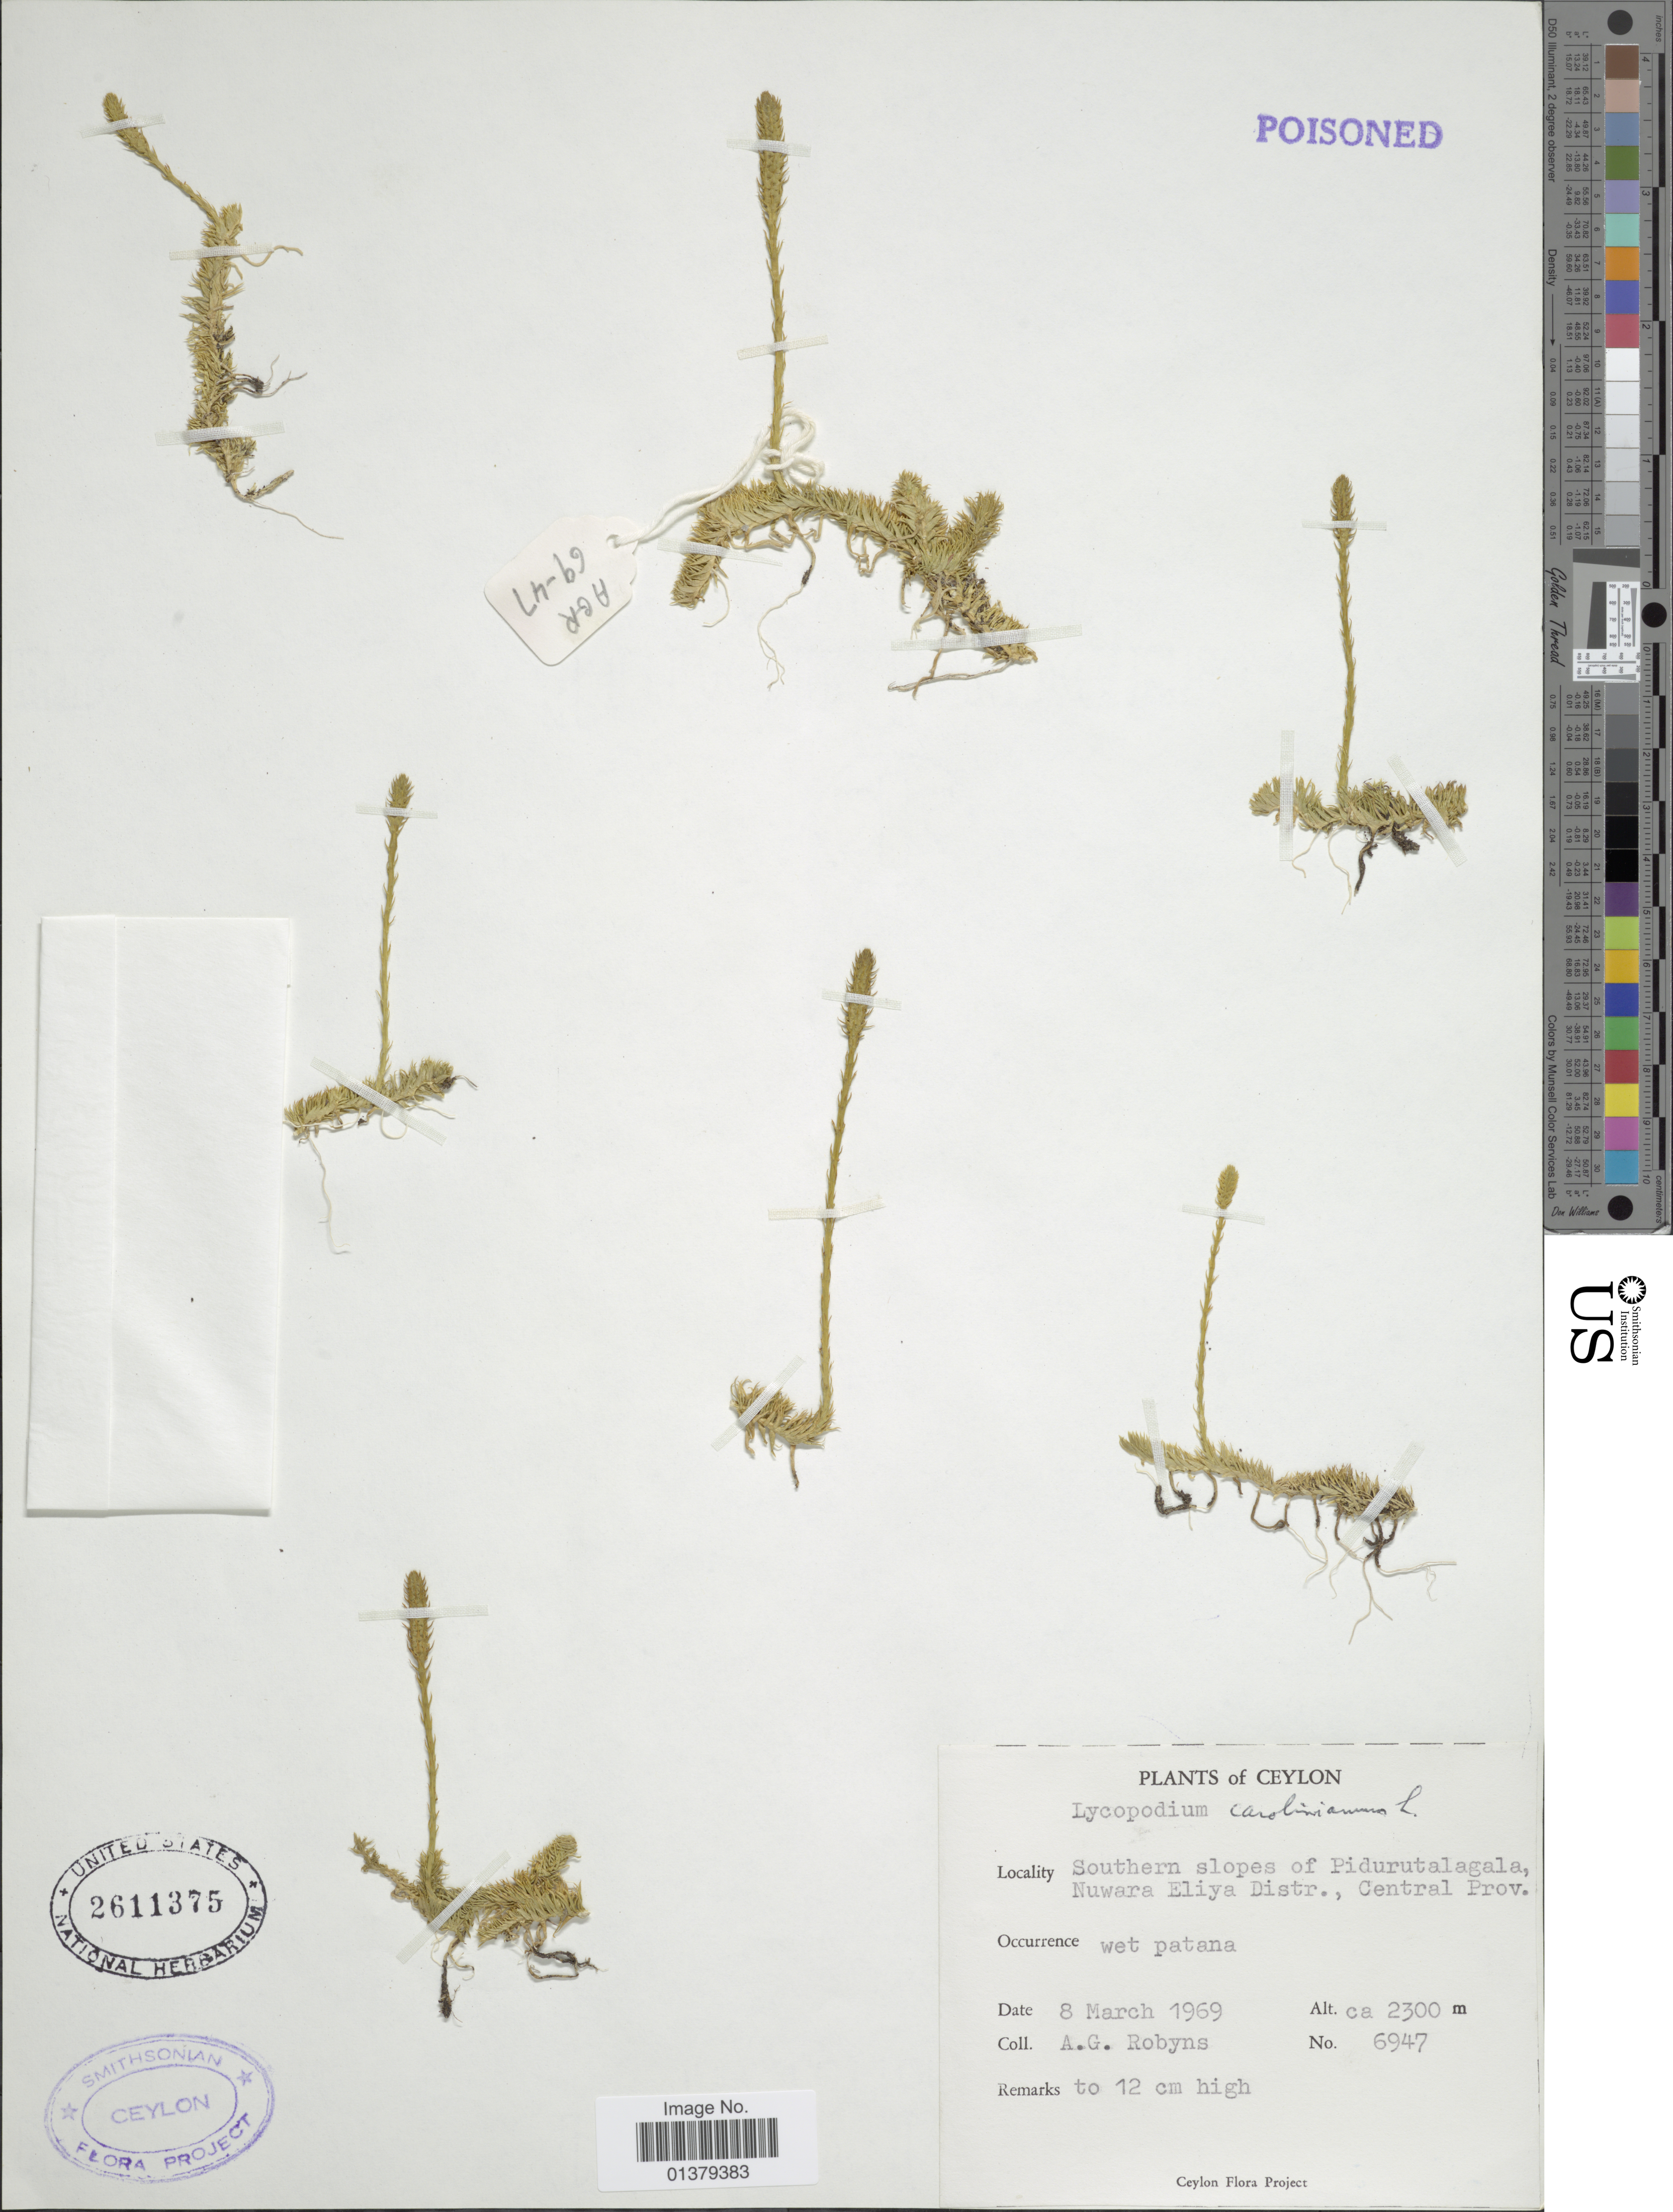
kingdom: Plantae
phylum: Tracheophyta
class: Lycopodiopsida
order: Lycopodiales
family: Lycopodiaceae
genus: Pseudolycopodiella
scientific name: Pseudolycopodiella caroliniana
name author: (L.) Holub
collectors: A. G. Robyns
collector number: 6947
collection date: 1969-03-08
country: Sri Lanka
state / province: Central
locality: Ceylon, Southern slopes of Pidurutalagala, Nuwara Eliya Distr., Central Prov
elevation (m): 2300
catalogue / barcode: US 2611375